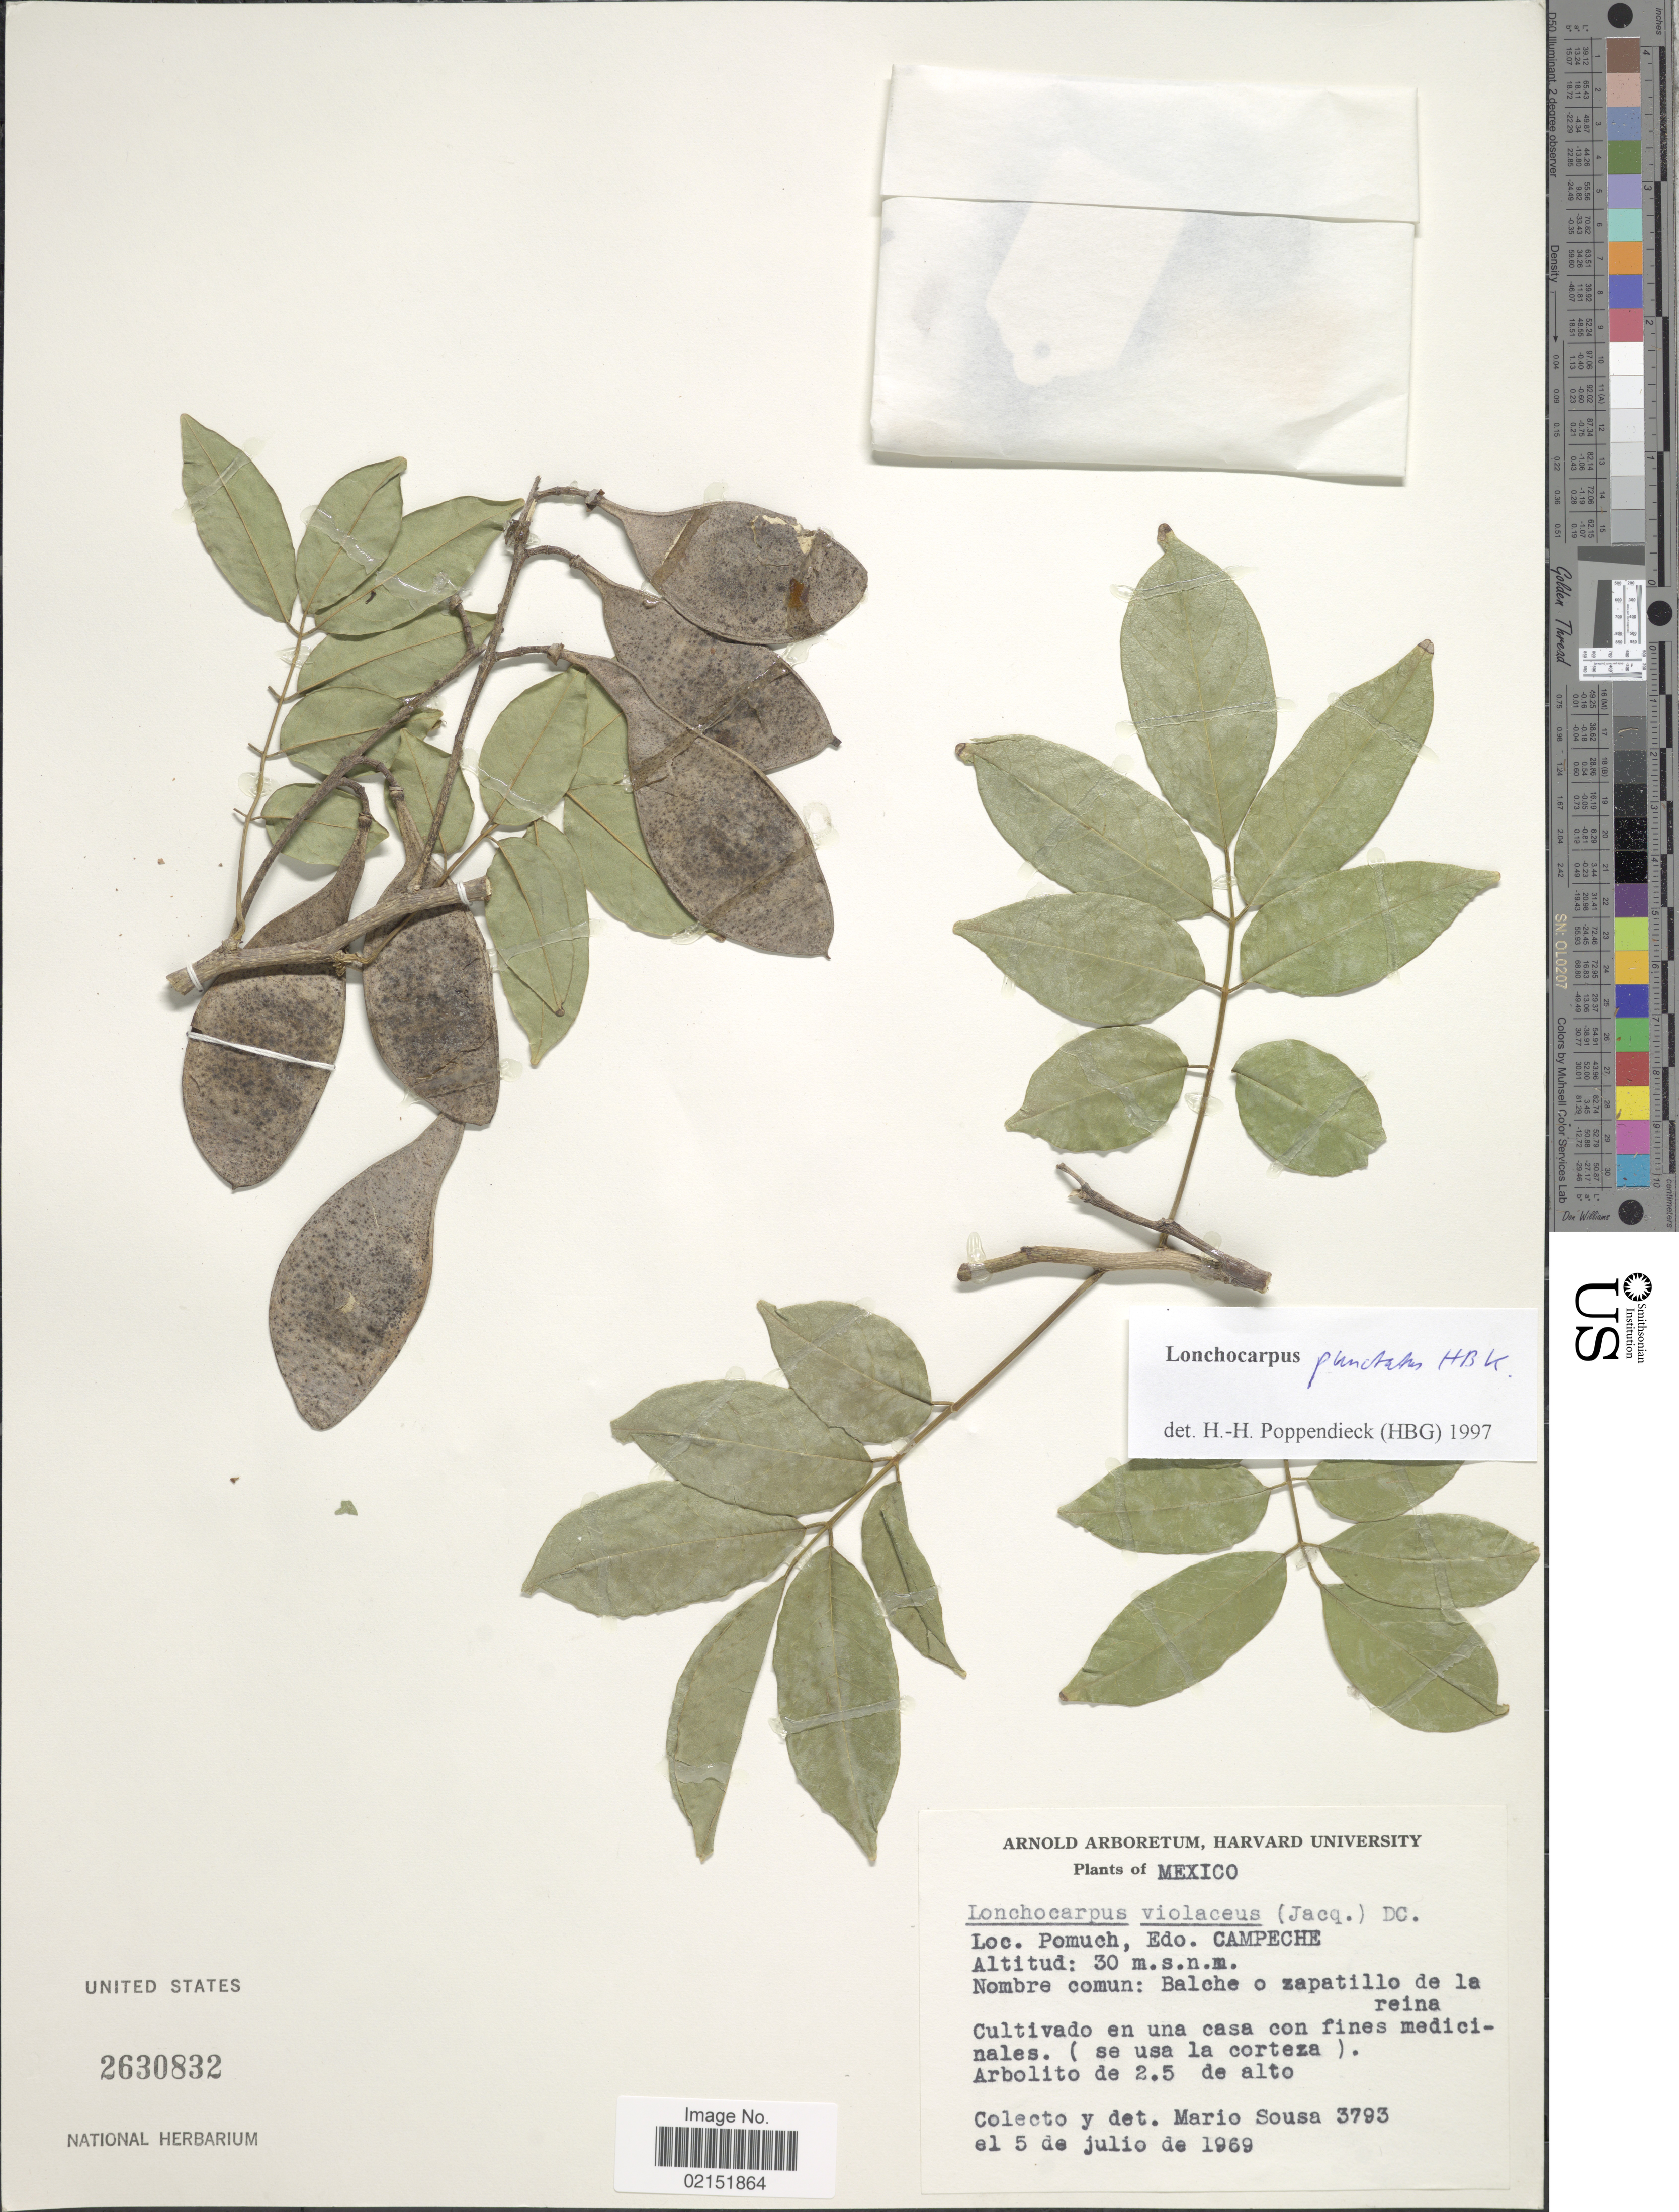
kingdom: Plantae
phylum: Tracheophyta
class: Magnoliopsida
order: Fabales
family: Fabaceae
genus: Lonchocarpus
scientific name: Lonchocarpus punctatus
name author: Kunth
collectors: M. Sousa S.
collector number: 3793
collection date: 1969-07-05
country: Mexico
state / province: Campeche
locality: Pomuch, en una casa con fones medicinales ( se usa la corteza)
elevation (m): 30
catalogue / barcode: US 2630832